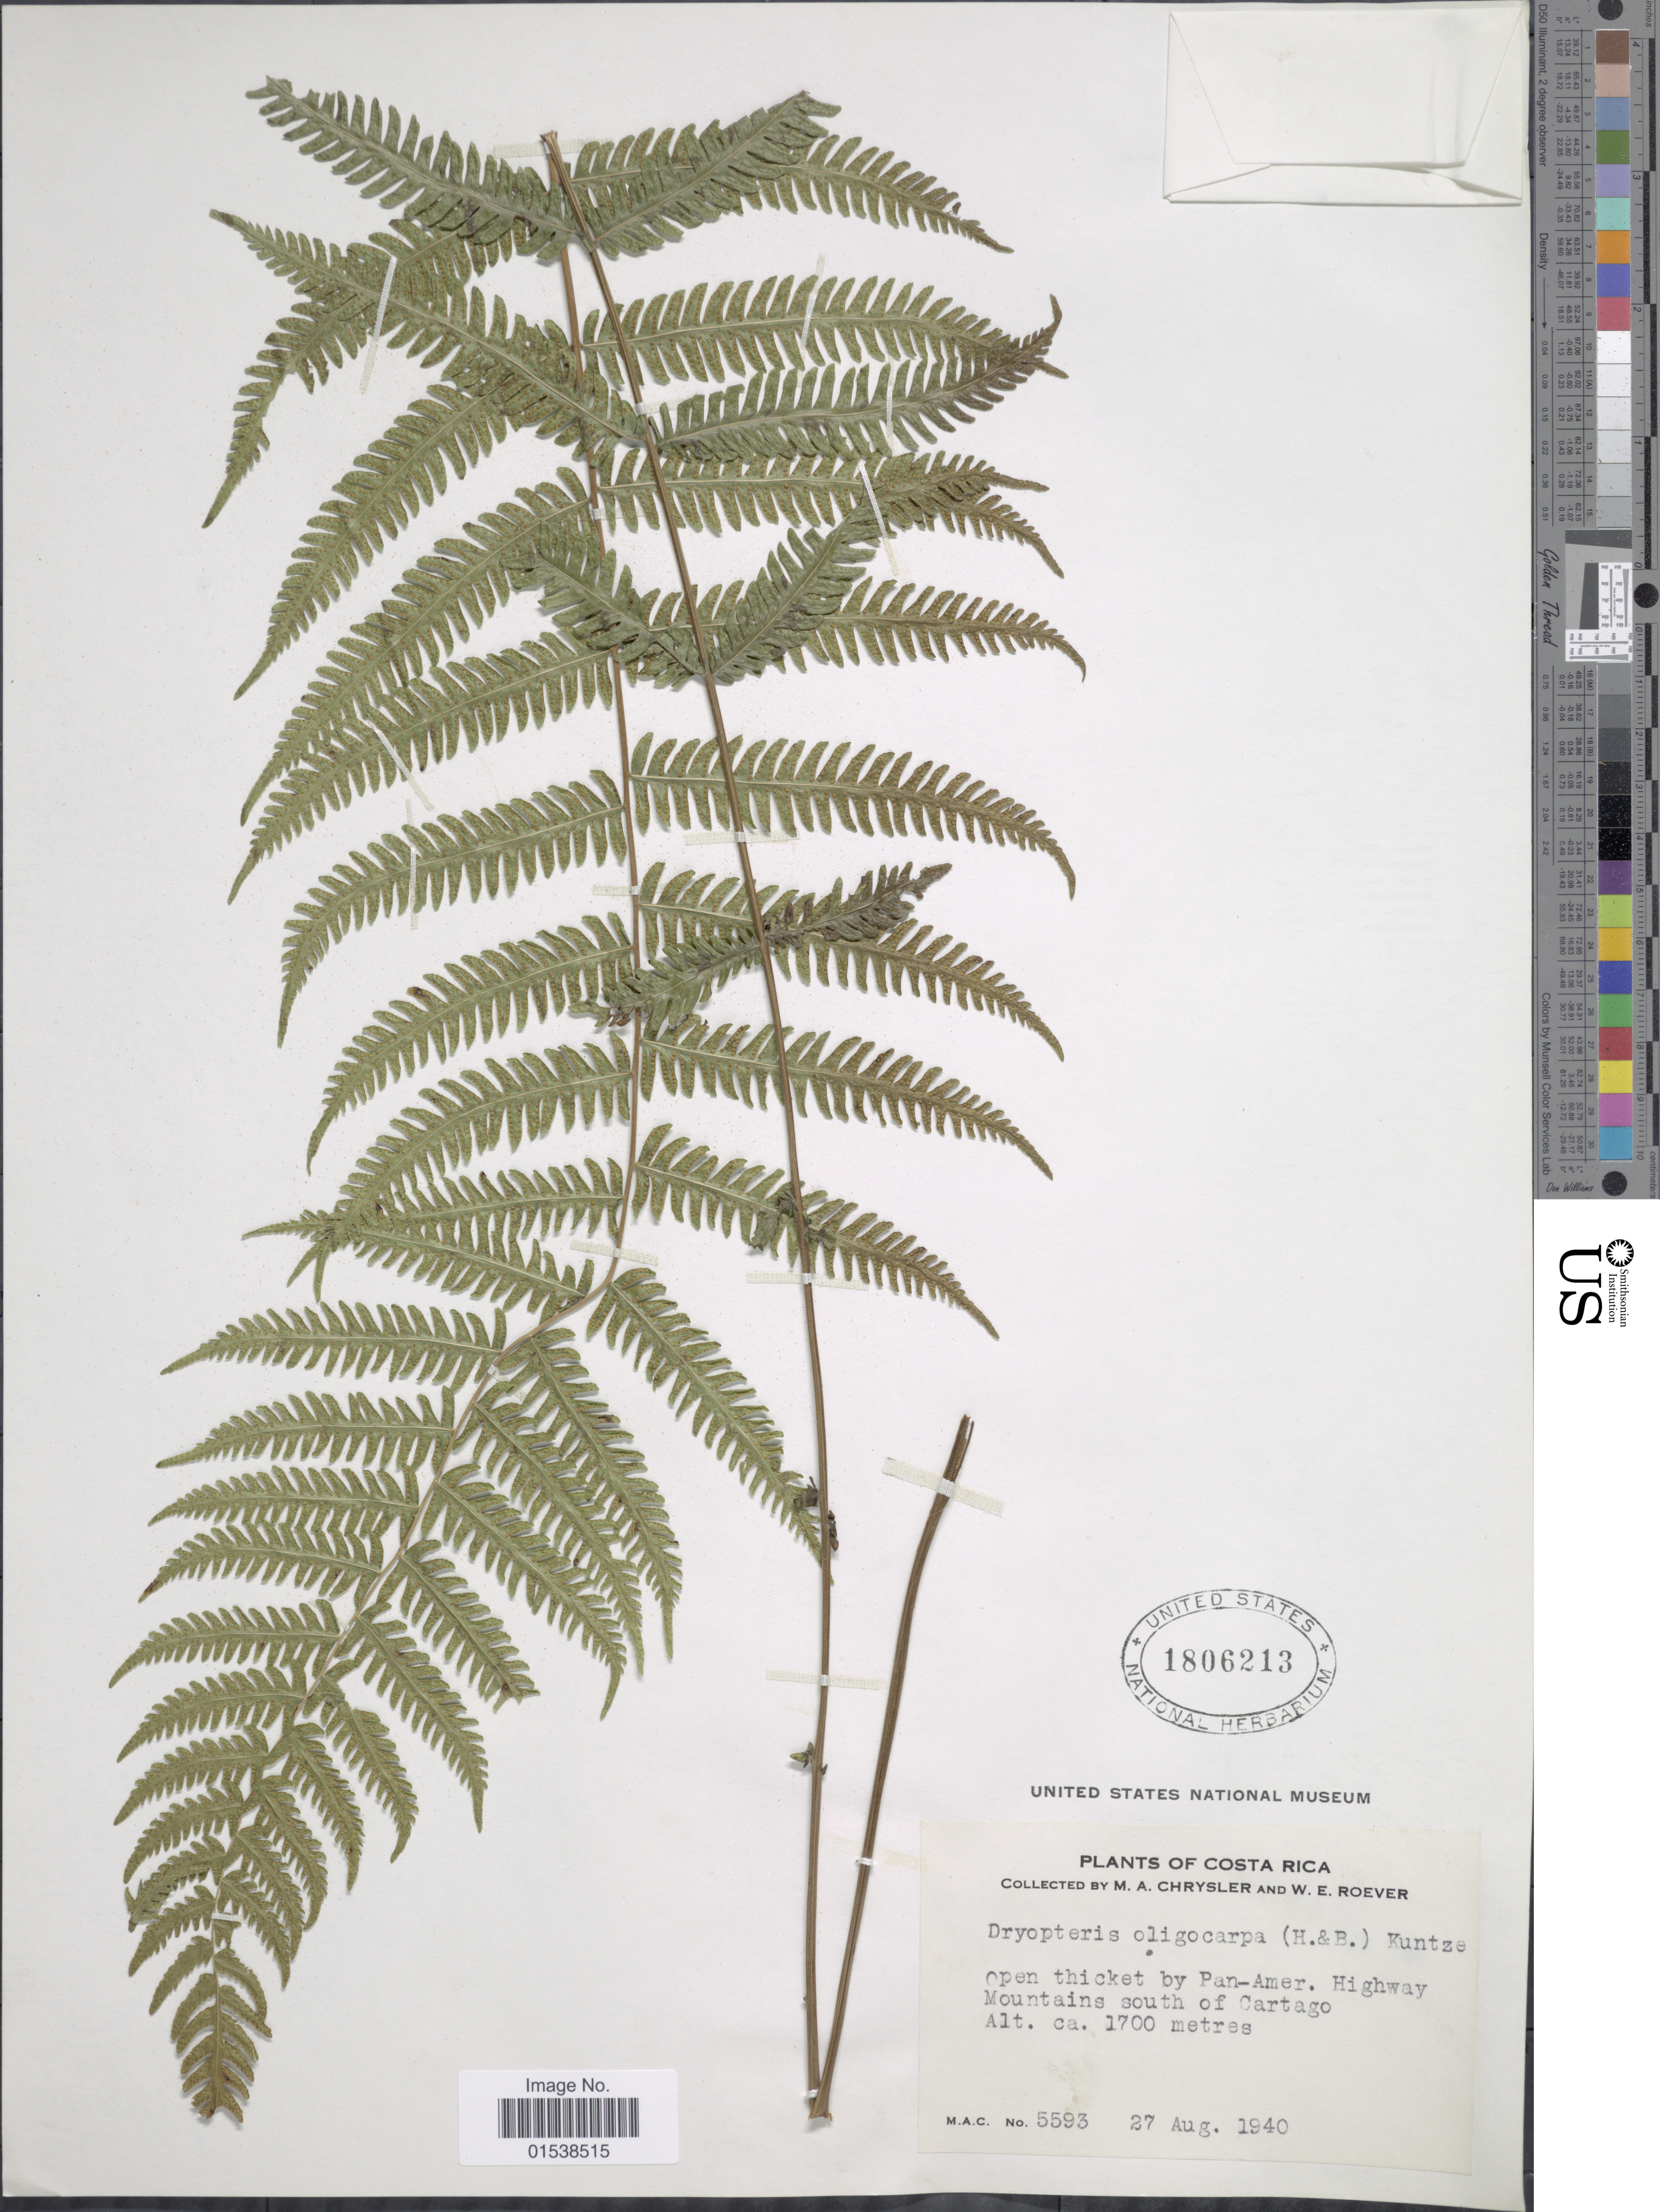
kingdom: Plantae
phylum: Tracheophyta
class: Polypodiopsida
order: Polypodiales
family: Thelypteridaceae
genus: Amauropelta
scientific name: Amauropelta oligocarpa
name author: (Humb. & Bonpl. ex Willd.) Pic. Serm.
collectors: M. A. Chrysler & W. Roever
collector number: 5593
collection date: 1940-08-27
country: Costa Rica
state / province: Cartago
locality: Open thicket by Pan-Amer. Highway Mountains south of Cartago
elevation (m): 1700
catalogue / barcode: US 1806213